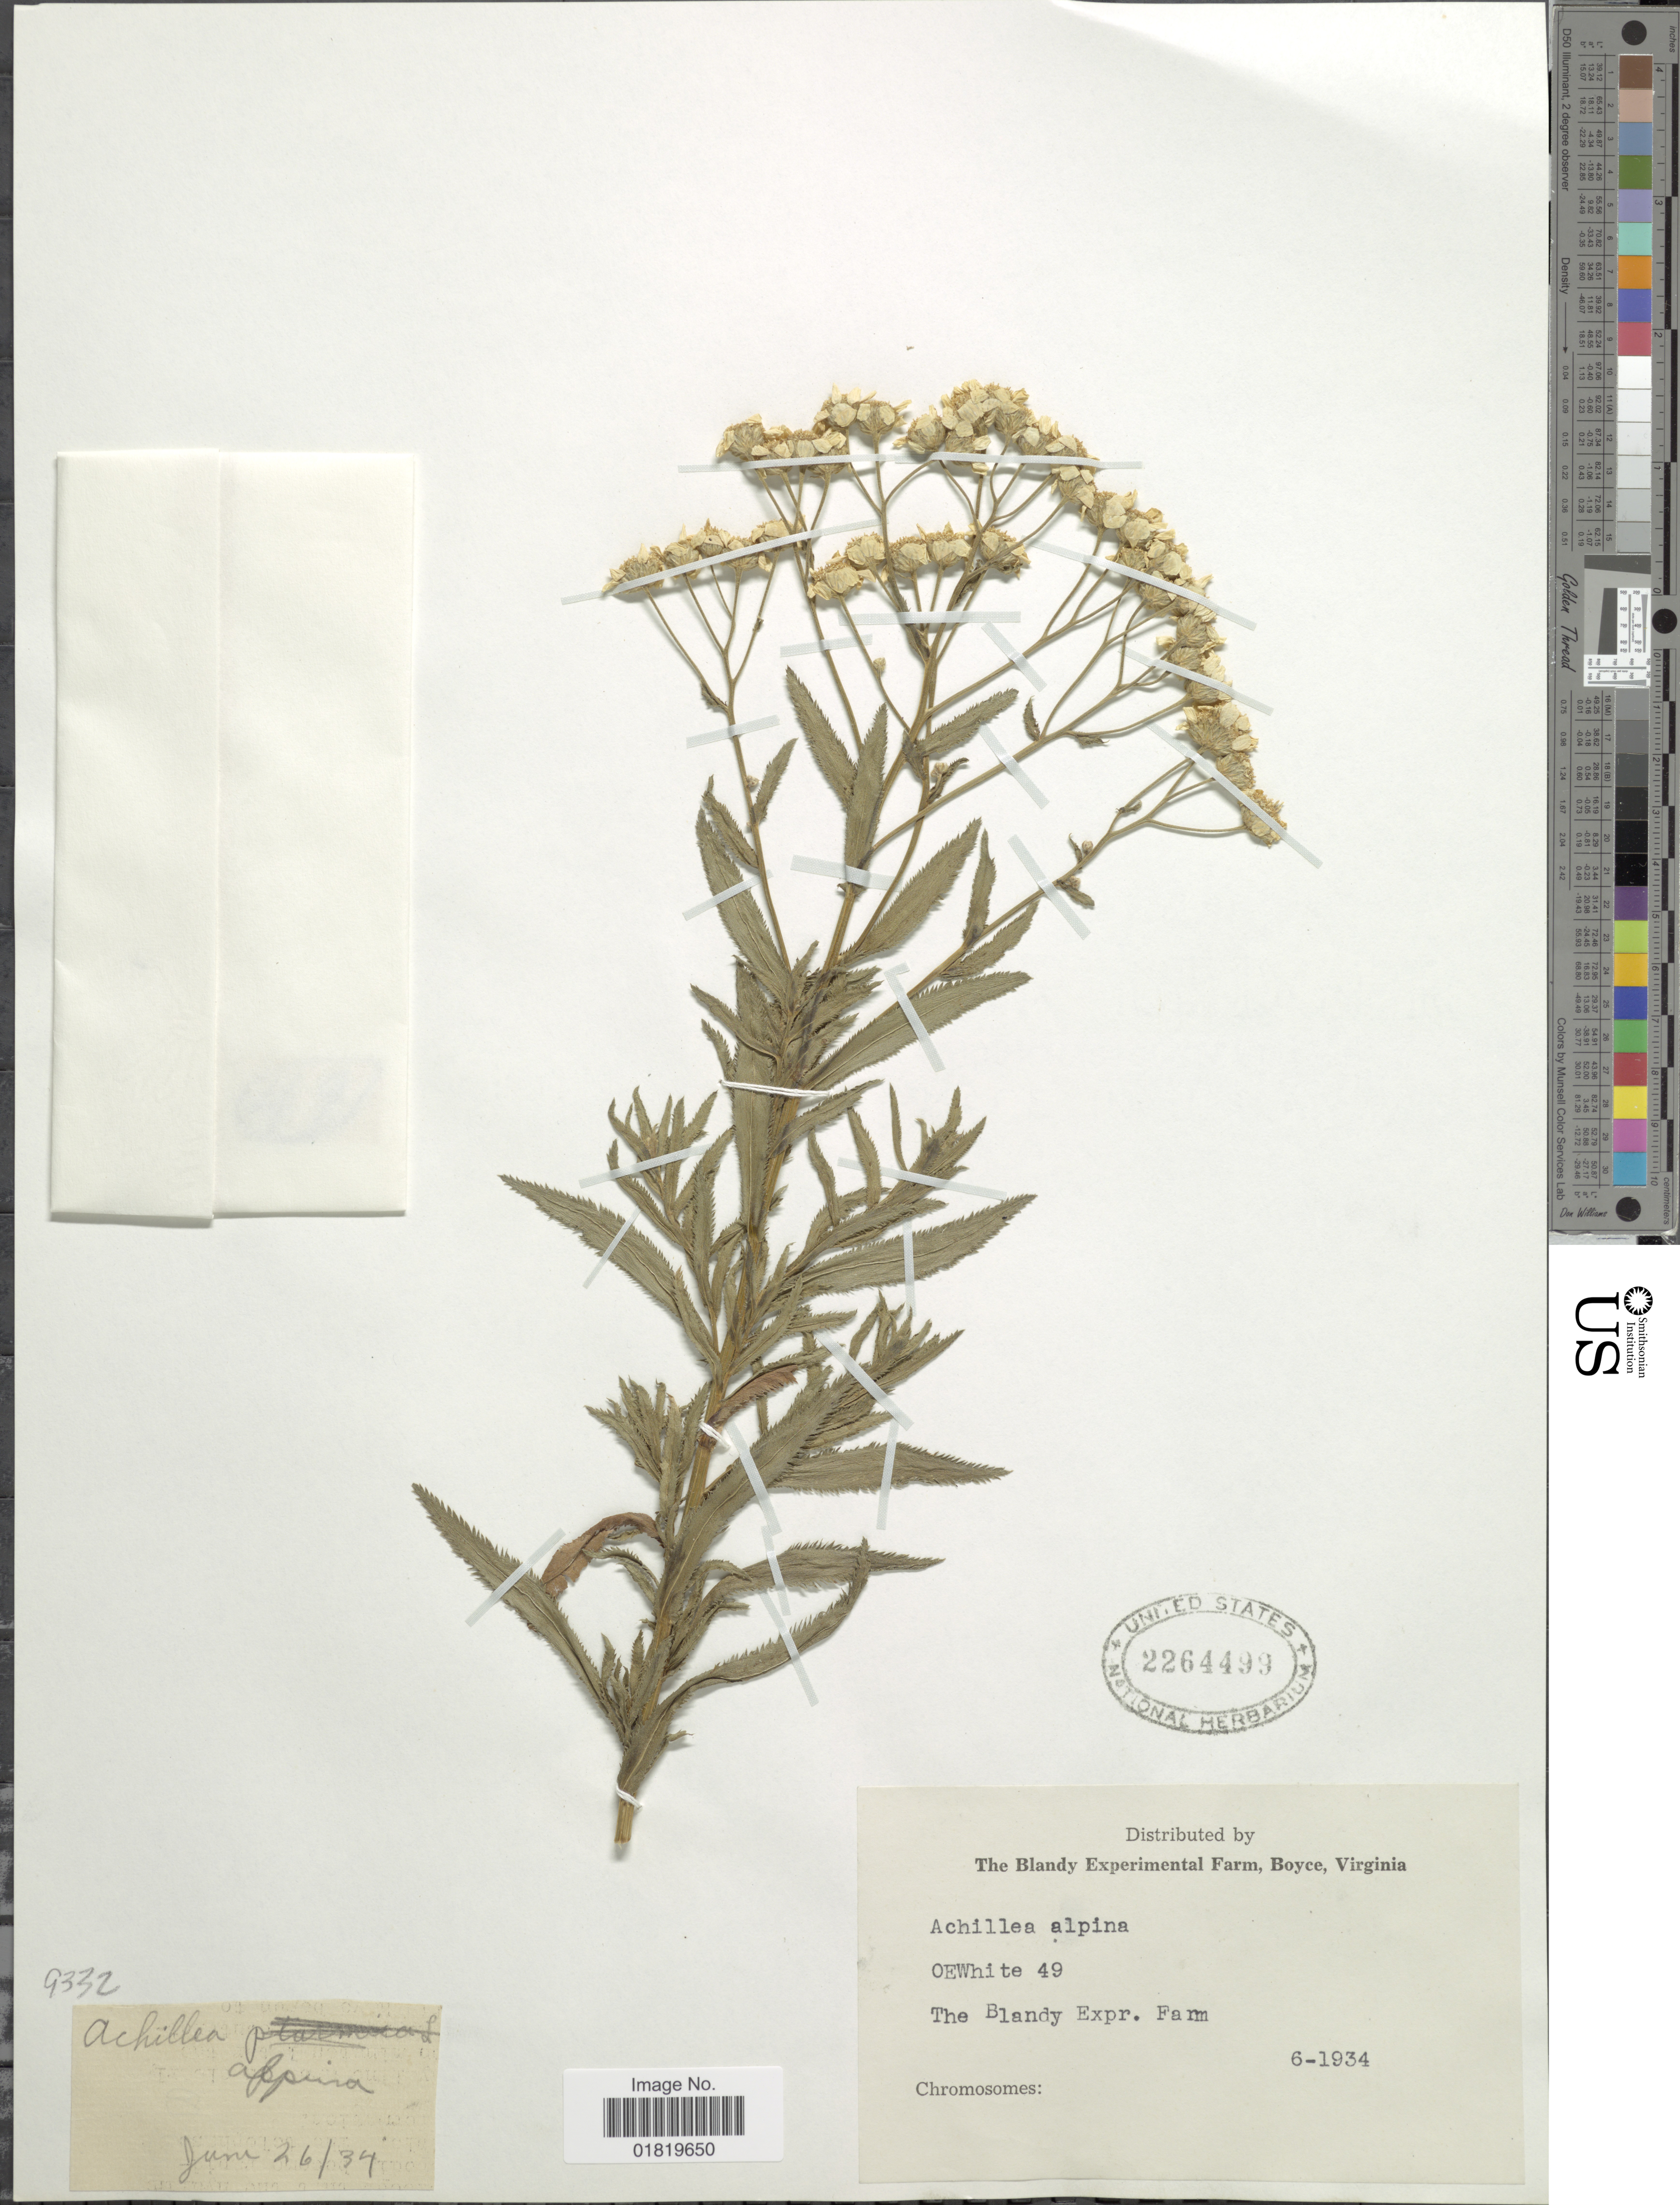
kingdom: Plantae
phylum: Tracheophyta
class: Magnoliopsida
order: Asterales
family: Asteraceae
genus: Achillea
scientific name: Achillea alpina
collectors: O. E. White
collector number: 49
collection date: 1934-06-26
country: United States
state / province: Virginia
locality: The Blandy Expr. Farm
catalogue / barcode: US 2264499